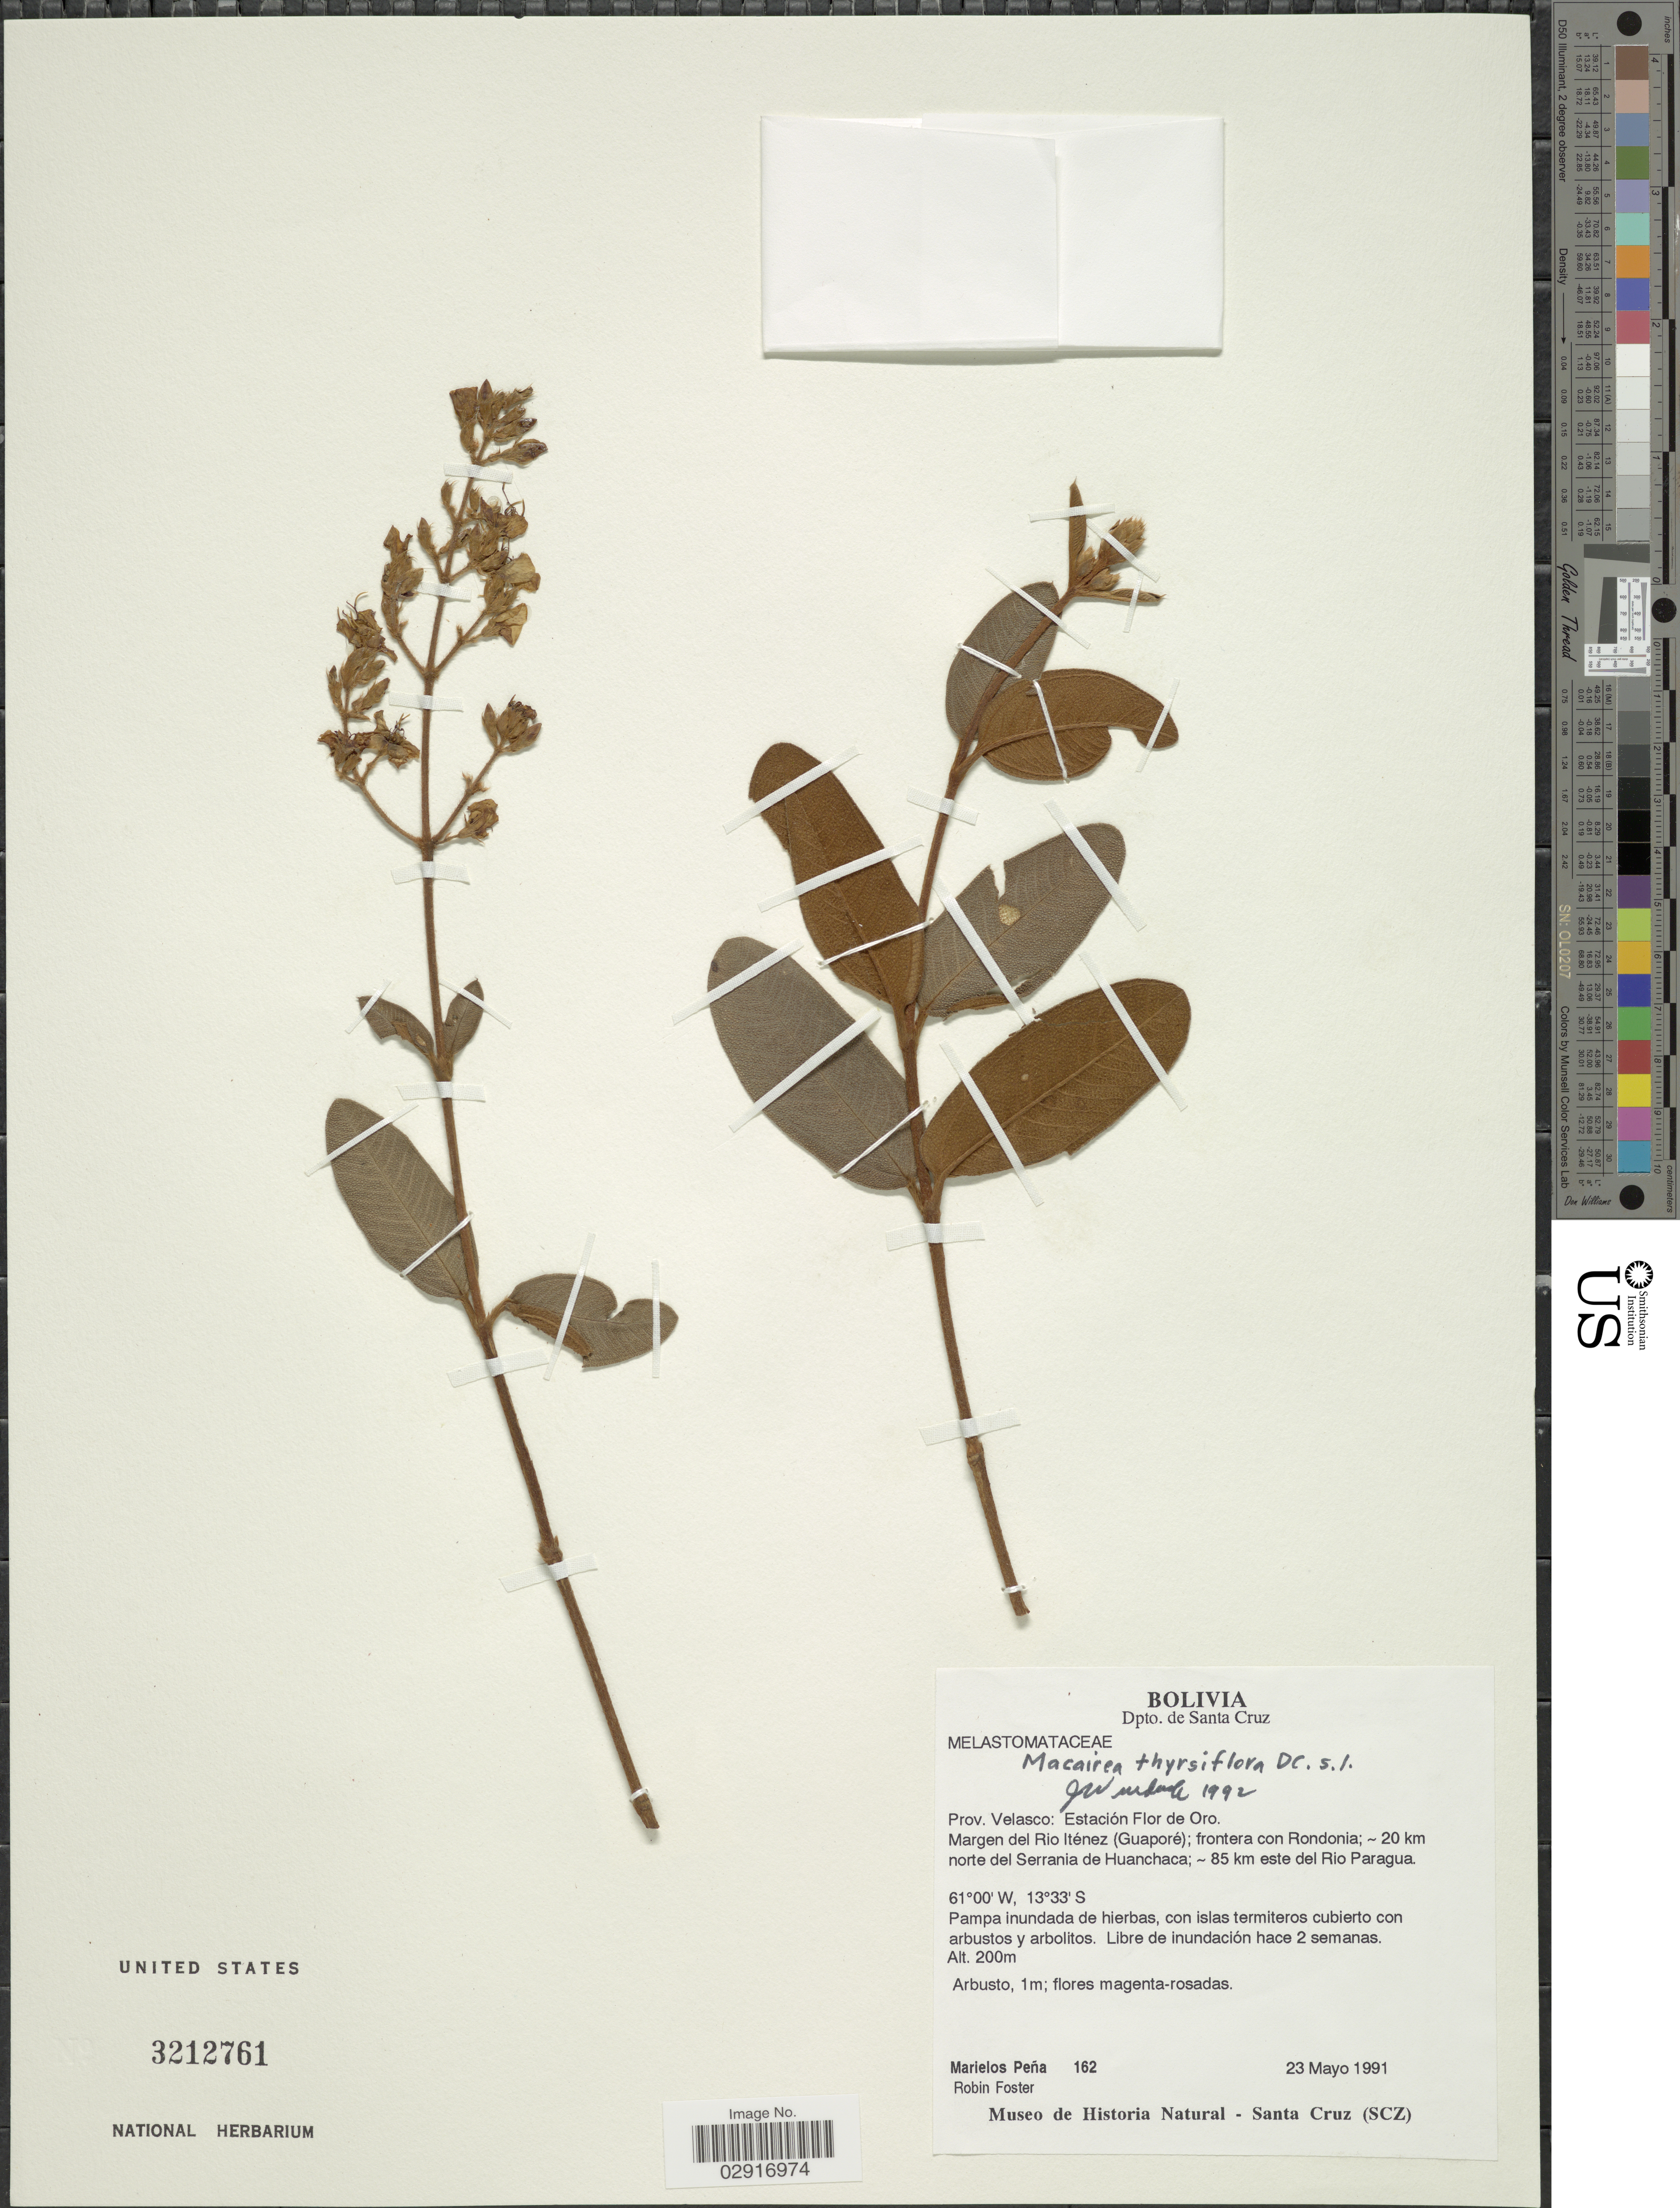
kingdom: Plantae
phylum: Tracheophyta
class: Magnoliopsida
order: Myrtales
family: Melastomataceae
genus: Macairea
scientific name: Macairea aspera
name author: N.E. Br.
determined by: Nunes da Silva, Diego, (RB), Jardim Botanico do Rio de Janeiro - Herbario (BRAZIL)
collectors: M. Peña & R. B. Foster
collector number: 162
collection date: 1991-05-23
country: Bolivia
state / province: Santa Cruz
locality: Dpto. de Santa Cruz. Prov. Velasco: Estación Flor de Oro. Margen del Rio Iténez (Guaporé); frontera con Rondonia; ~20 km norte del Serrania de Huanchaca; ~ 85 km este del Rio Paragua.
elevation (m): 200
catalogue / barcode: US 3212761